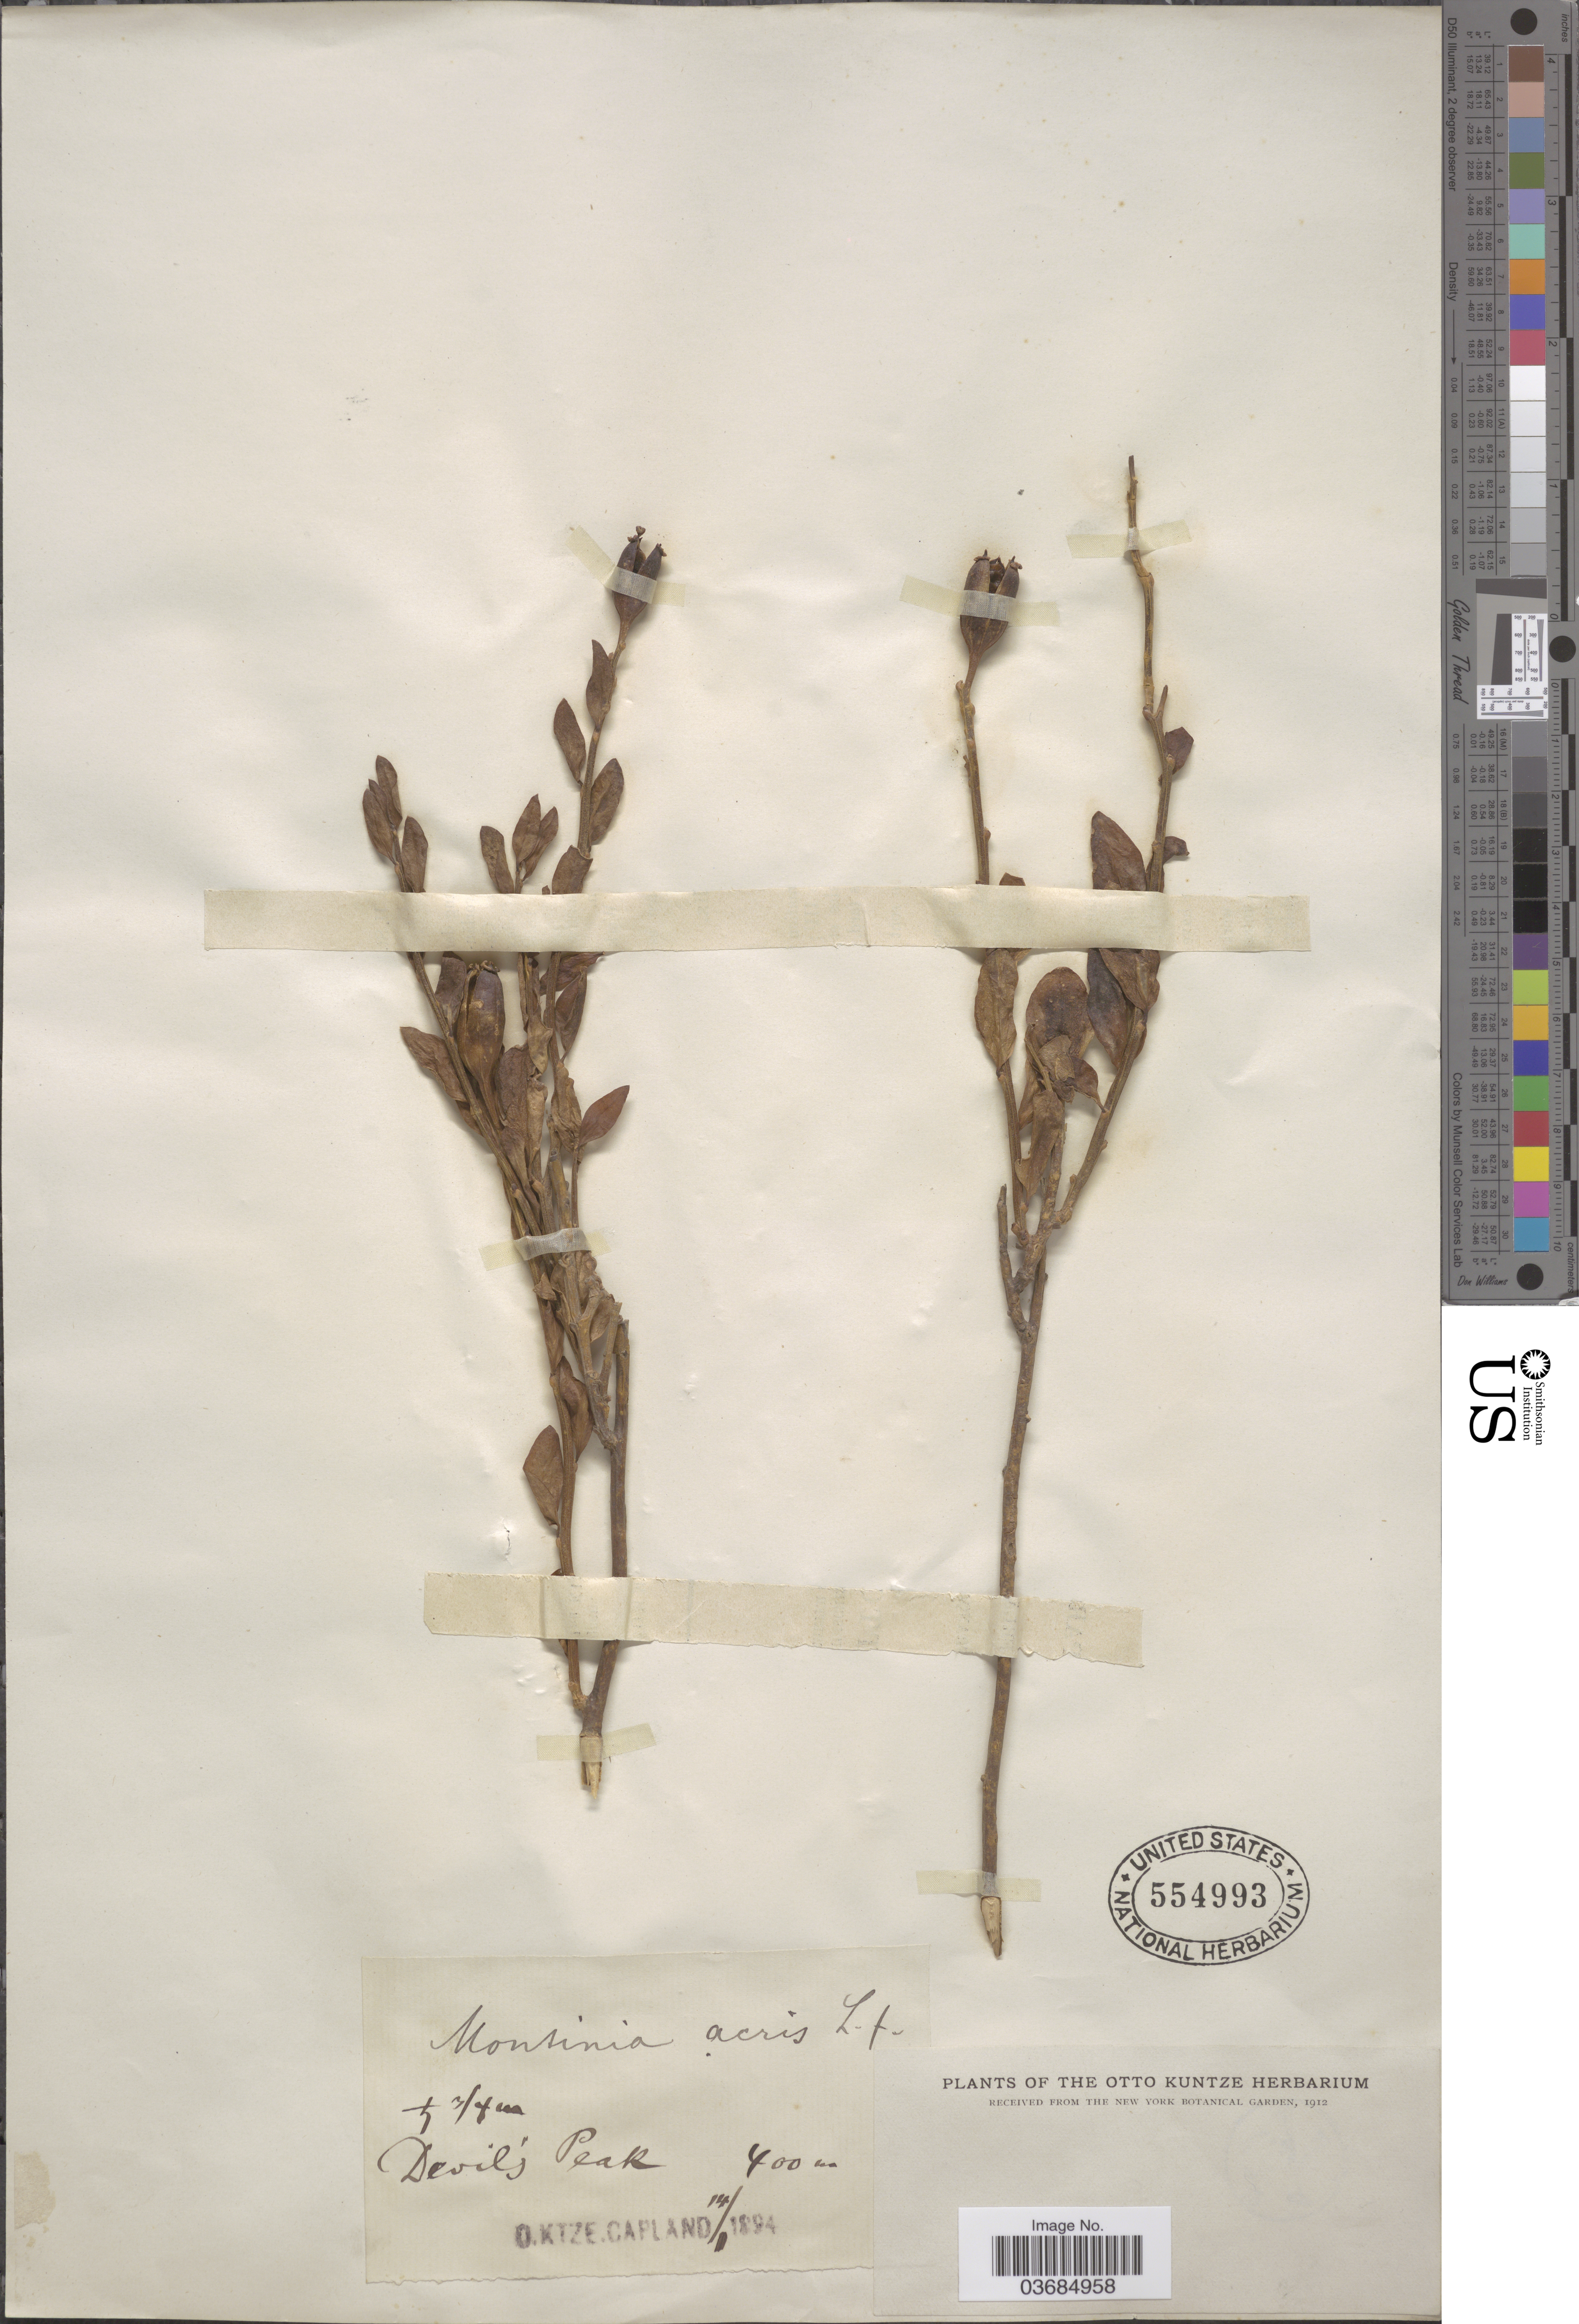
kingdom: Plantae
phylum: Tracheophyta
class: Magnoliopsida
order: Solanales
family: Montiniaceae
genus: Montinia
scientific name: Montinia acris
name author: L. f.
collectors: C.E.O. Kuntze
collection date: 1894-01-14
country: South Africa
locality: Devil's Peak.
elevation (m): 400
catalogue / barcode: US 554993